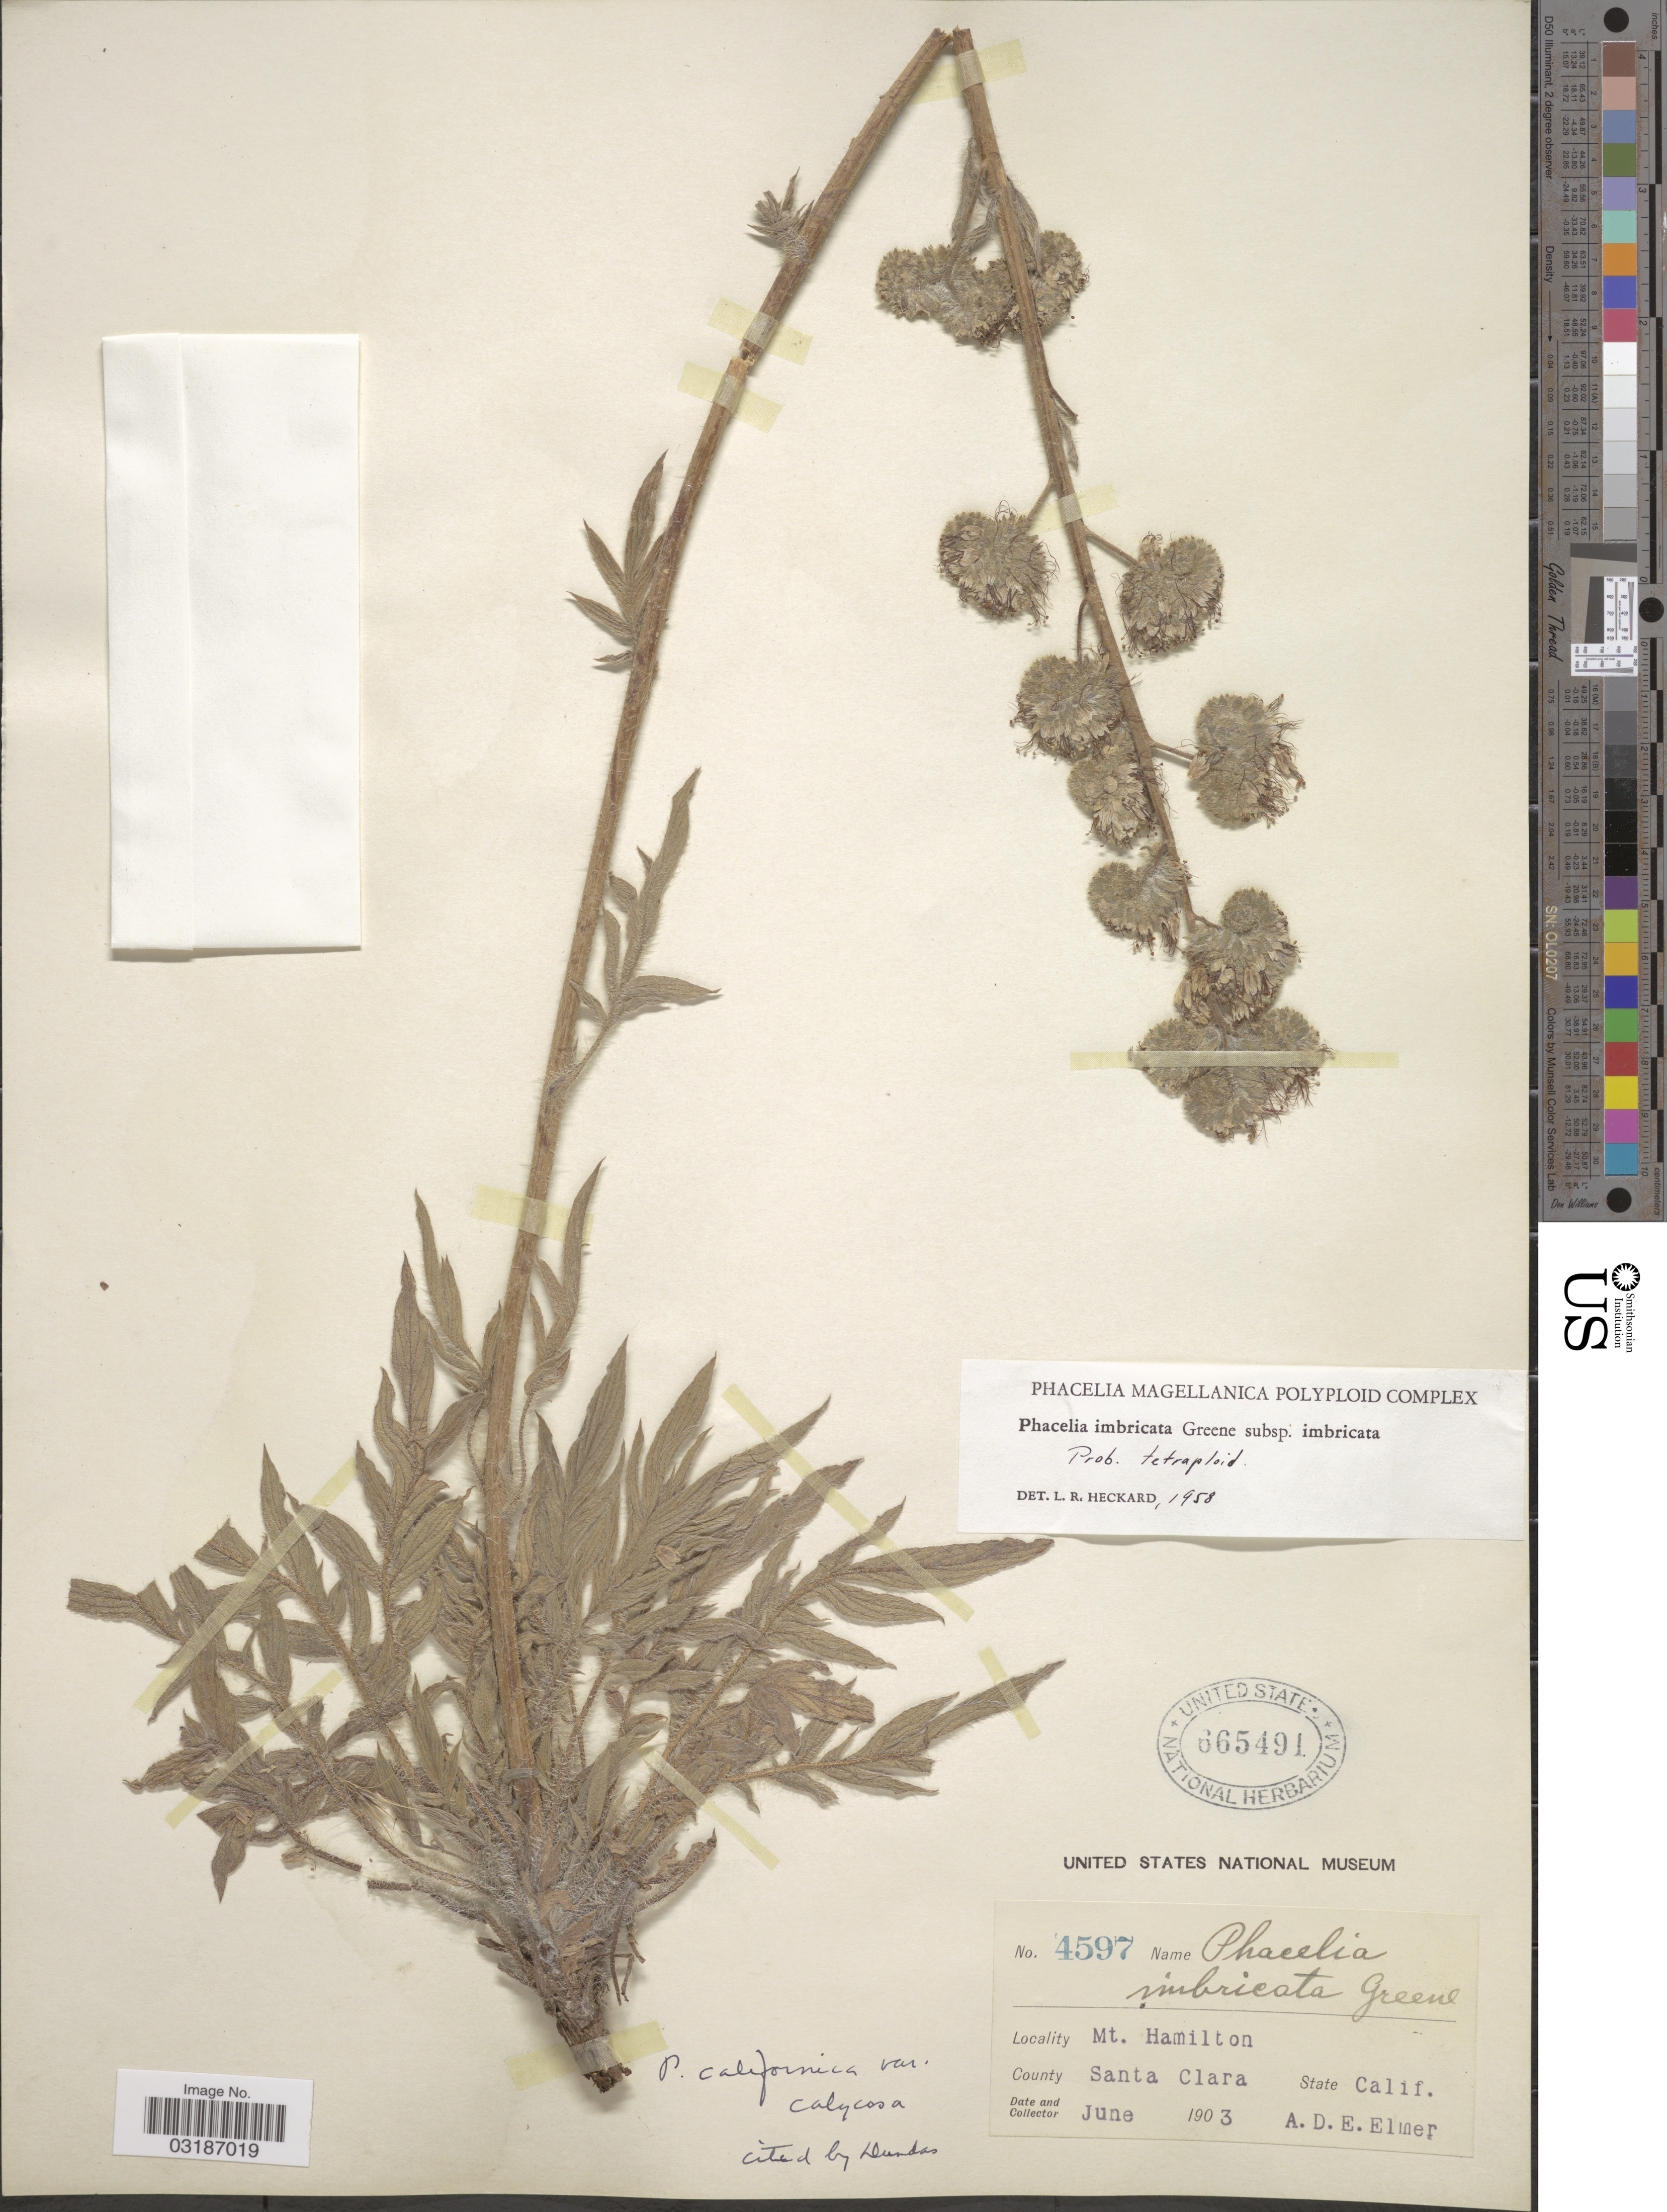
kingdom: Plantae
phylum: Tracheophyta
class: Magnoliopsida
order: Boraginales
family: Hydrophyllaceae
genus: Phacelia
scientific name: Phacelia imbricata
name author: Greene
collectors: A. D. E. Elmer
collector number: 4597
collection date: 1903-06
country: United States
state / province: California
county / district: Santa Clara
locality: Mt. Hamilton. County Santa Clara. State Calif.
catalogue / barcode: US 665491